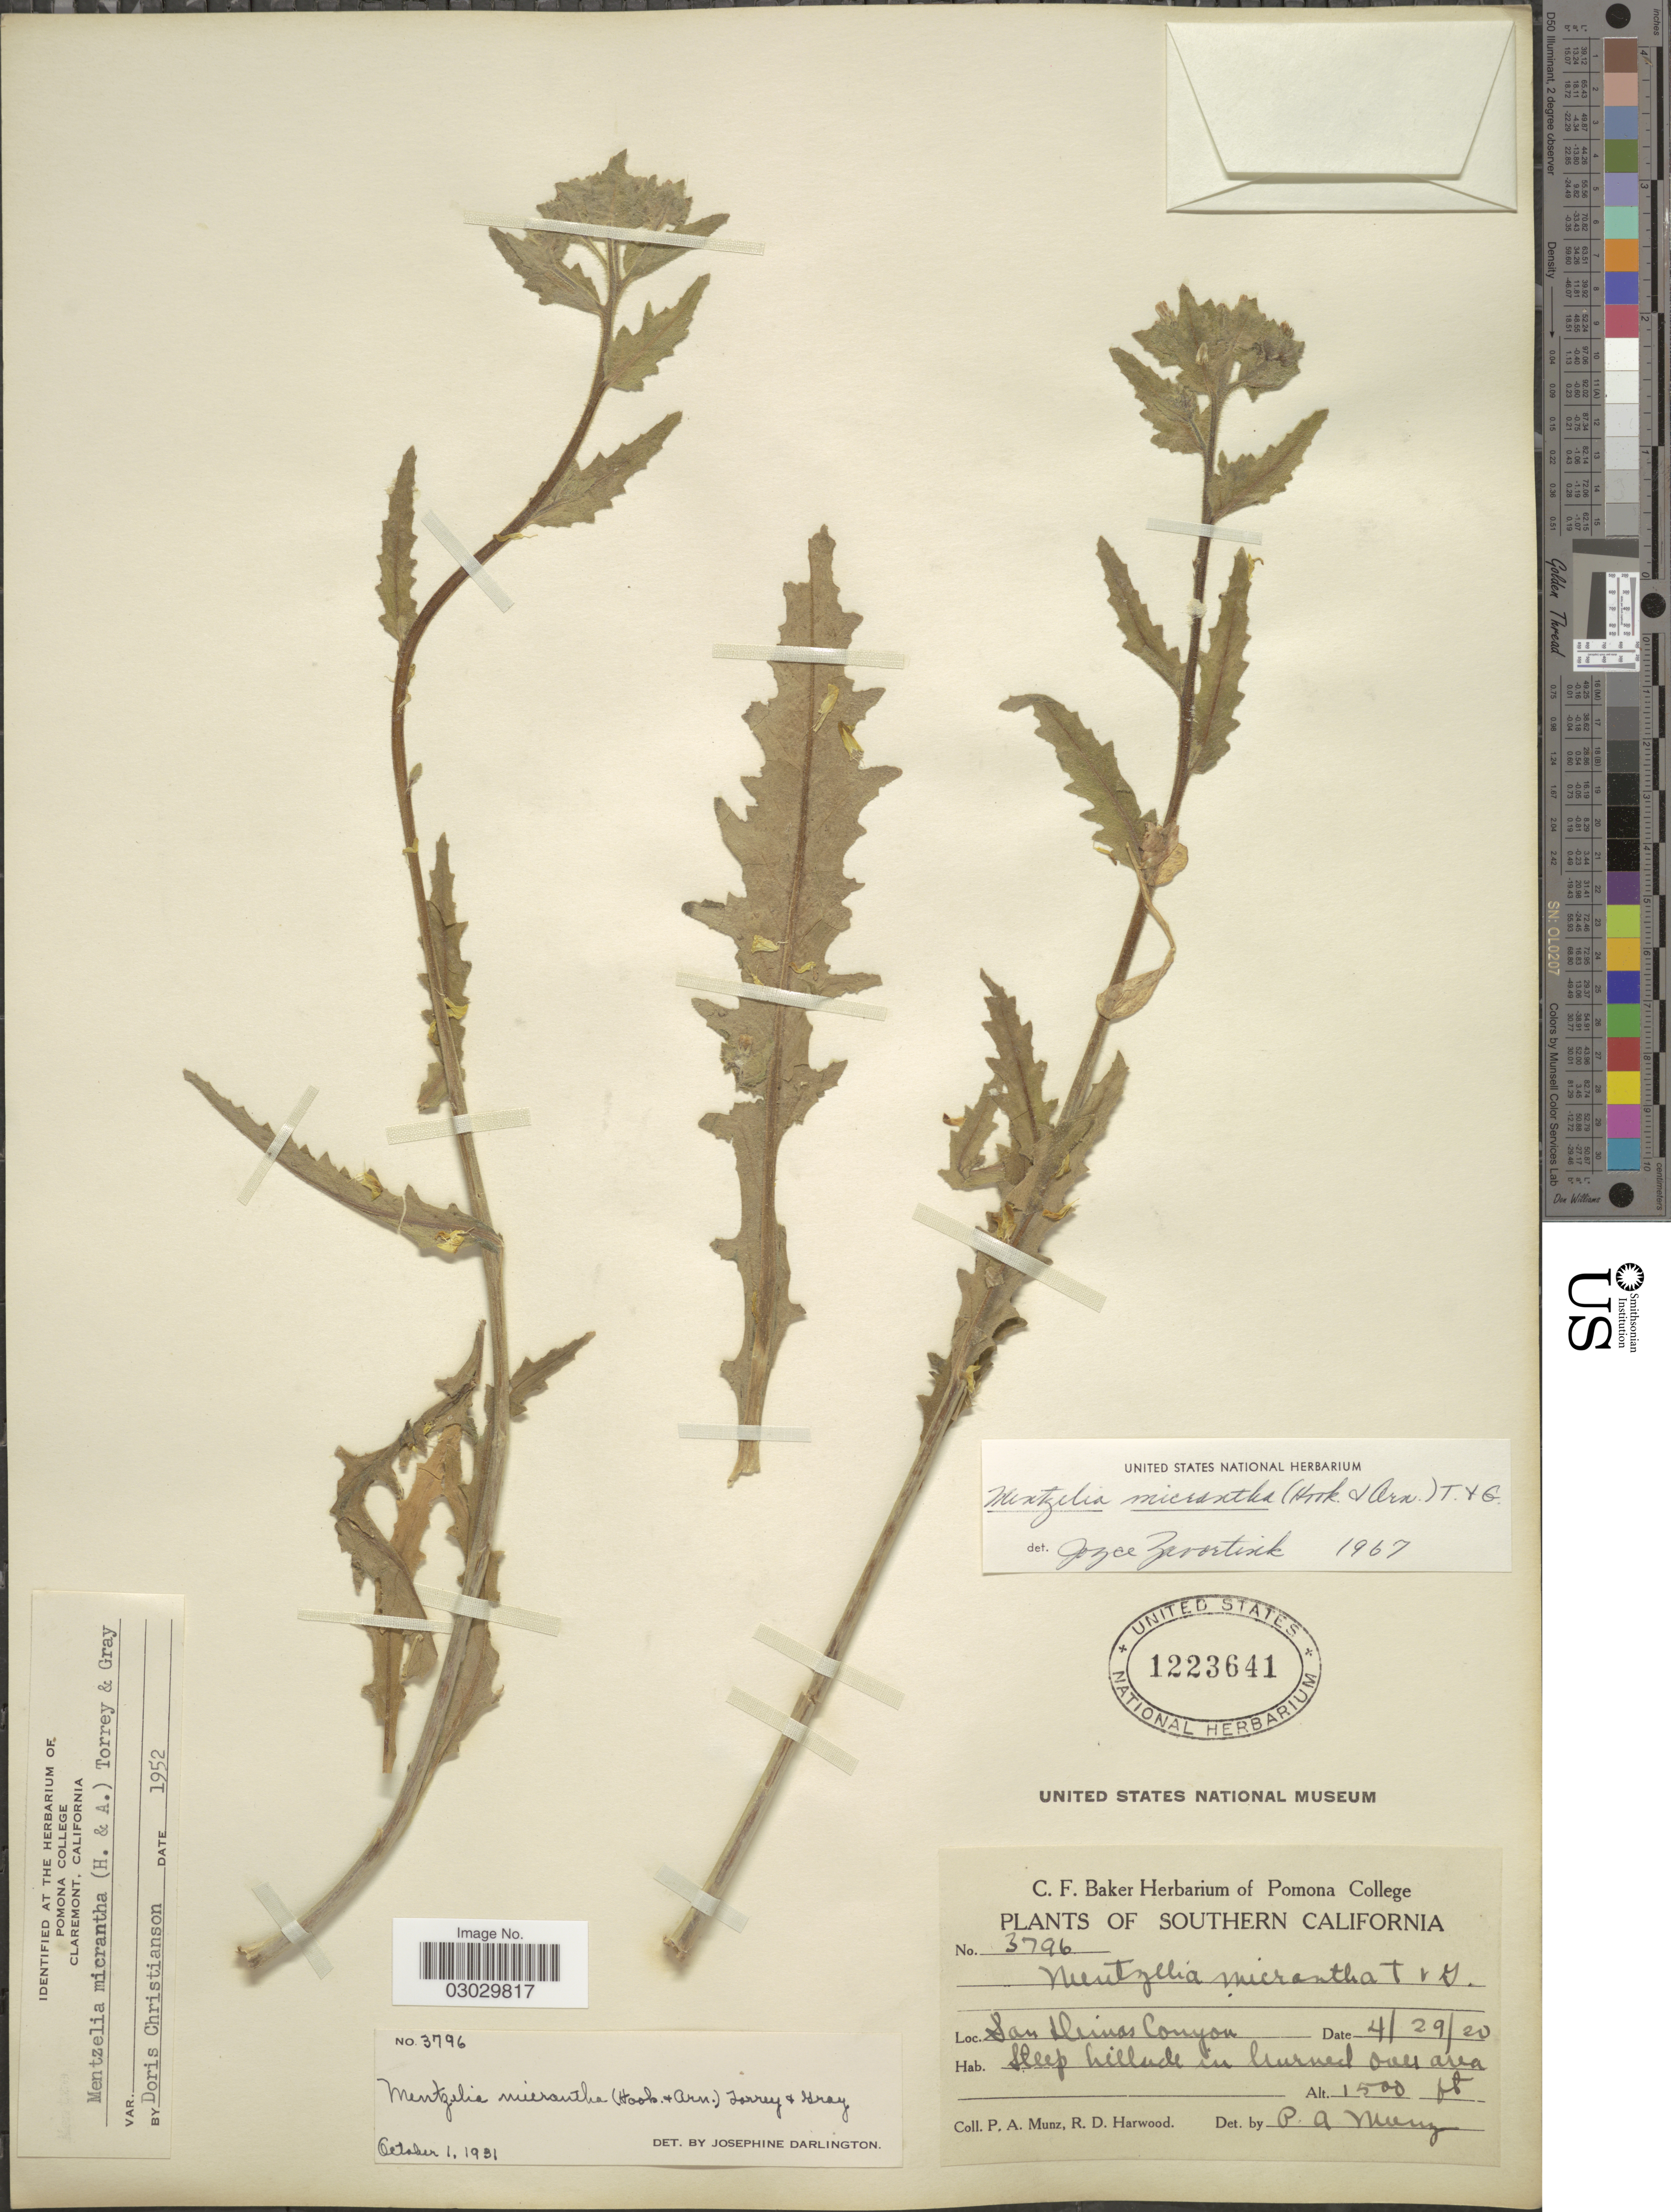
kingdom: Plantae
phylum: Tracheophyta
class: Magnoliopsida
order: Cornales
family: Loasaceae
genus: Mentzelia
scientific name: Mentzelia micrantha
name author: (Hook.) Torr. & A. Gray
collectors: P. A. Munz & R. Harwood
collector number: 3796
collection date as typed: Transcribed d/m/y: 29/4/20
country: United States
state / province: California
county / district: Los Angeles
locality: Southern California. San Dimas Canyon.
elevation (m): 457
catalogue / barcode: US 1223641